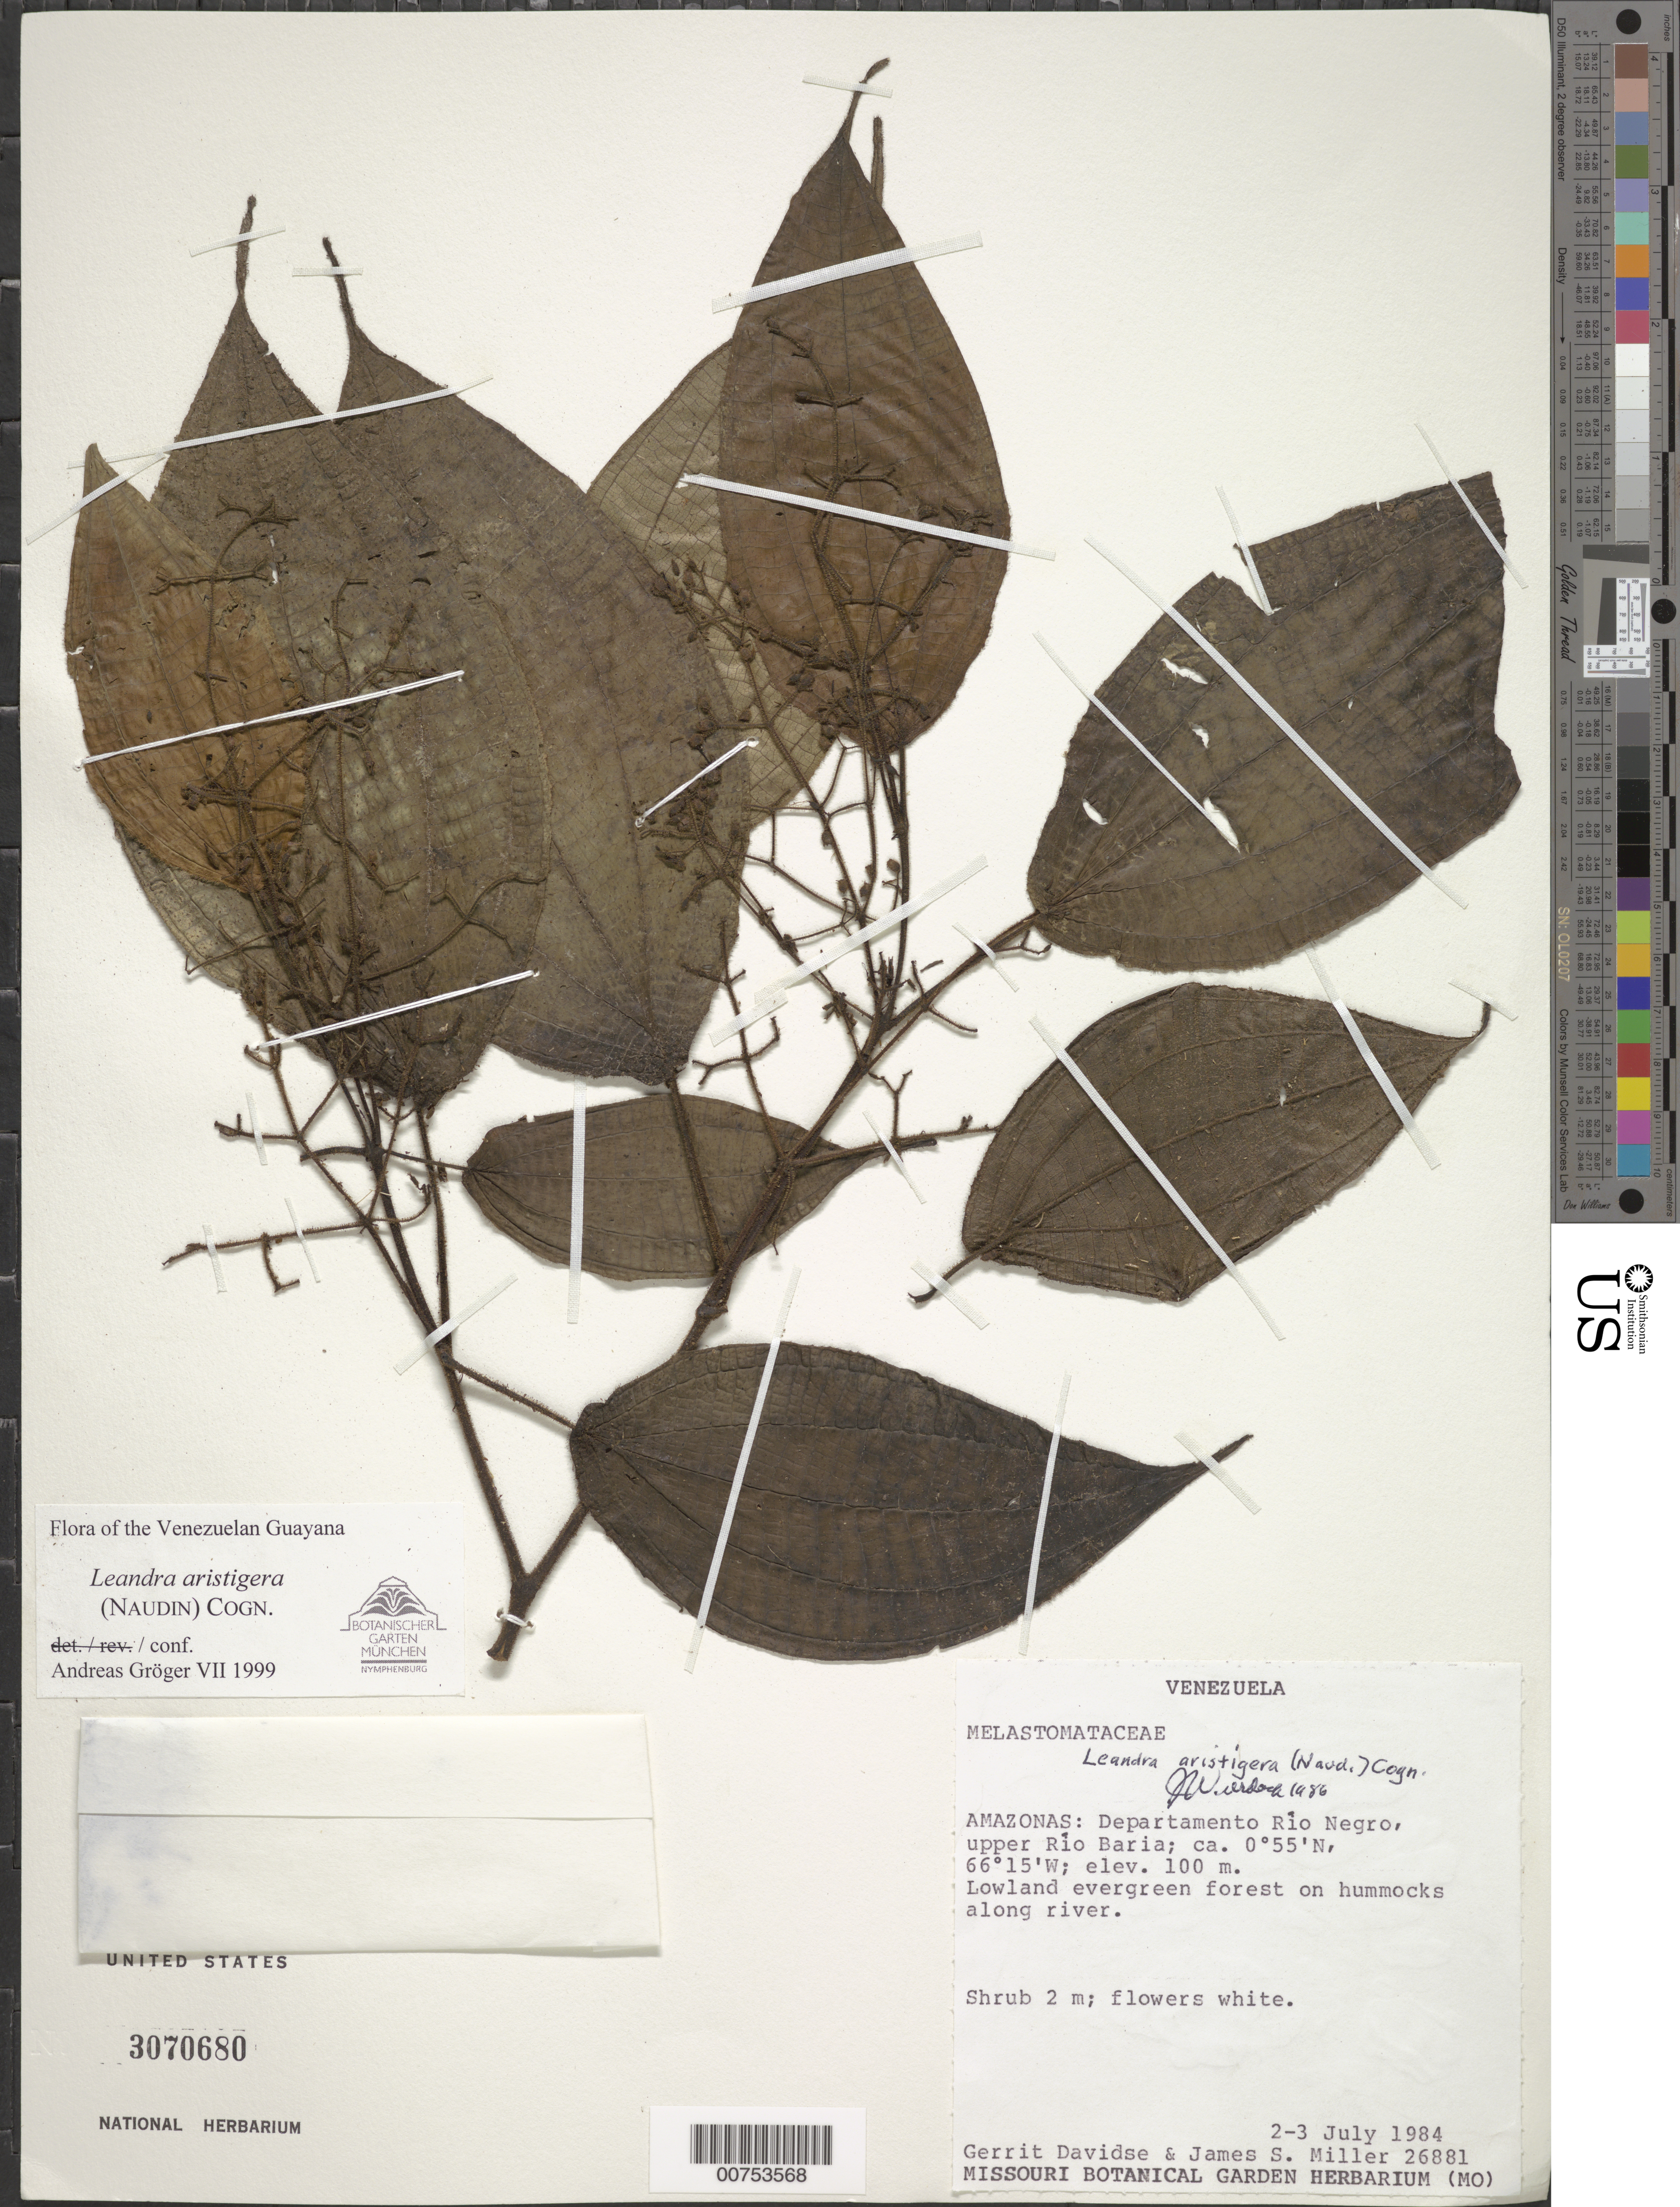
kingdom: Plantae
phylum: Tracheophyta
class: Magnoliopsida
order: Myrtales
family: Melastomataceae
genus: Leandra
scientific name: Leandra aristigera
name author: (Naudin) Cogn.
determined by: Gröger, A.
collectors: G. Davidse & J. S. Miller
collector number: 26881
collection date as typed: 2-Jul-84 to 3-Jul-84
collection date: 1984-07-02/1984-07-03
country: Venezuela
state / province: Amazonas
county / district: Río Negro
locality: Río Baria, upper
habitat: Lowland evergreen forest on hummocks along river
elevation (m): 100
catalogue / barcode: US 3070680